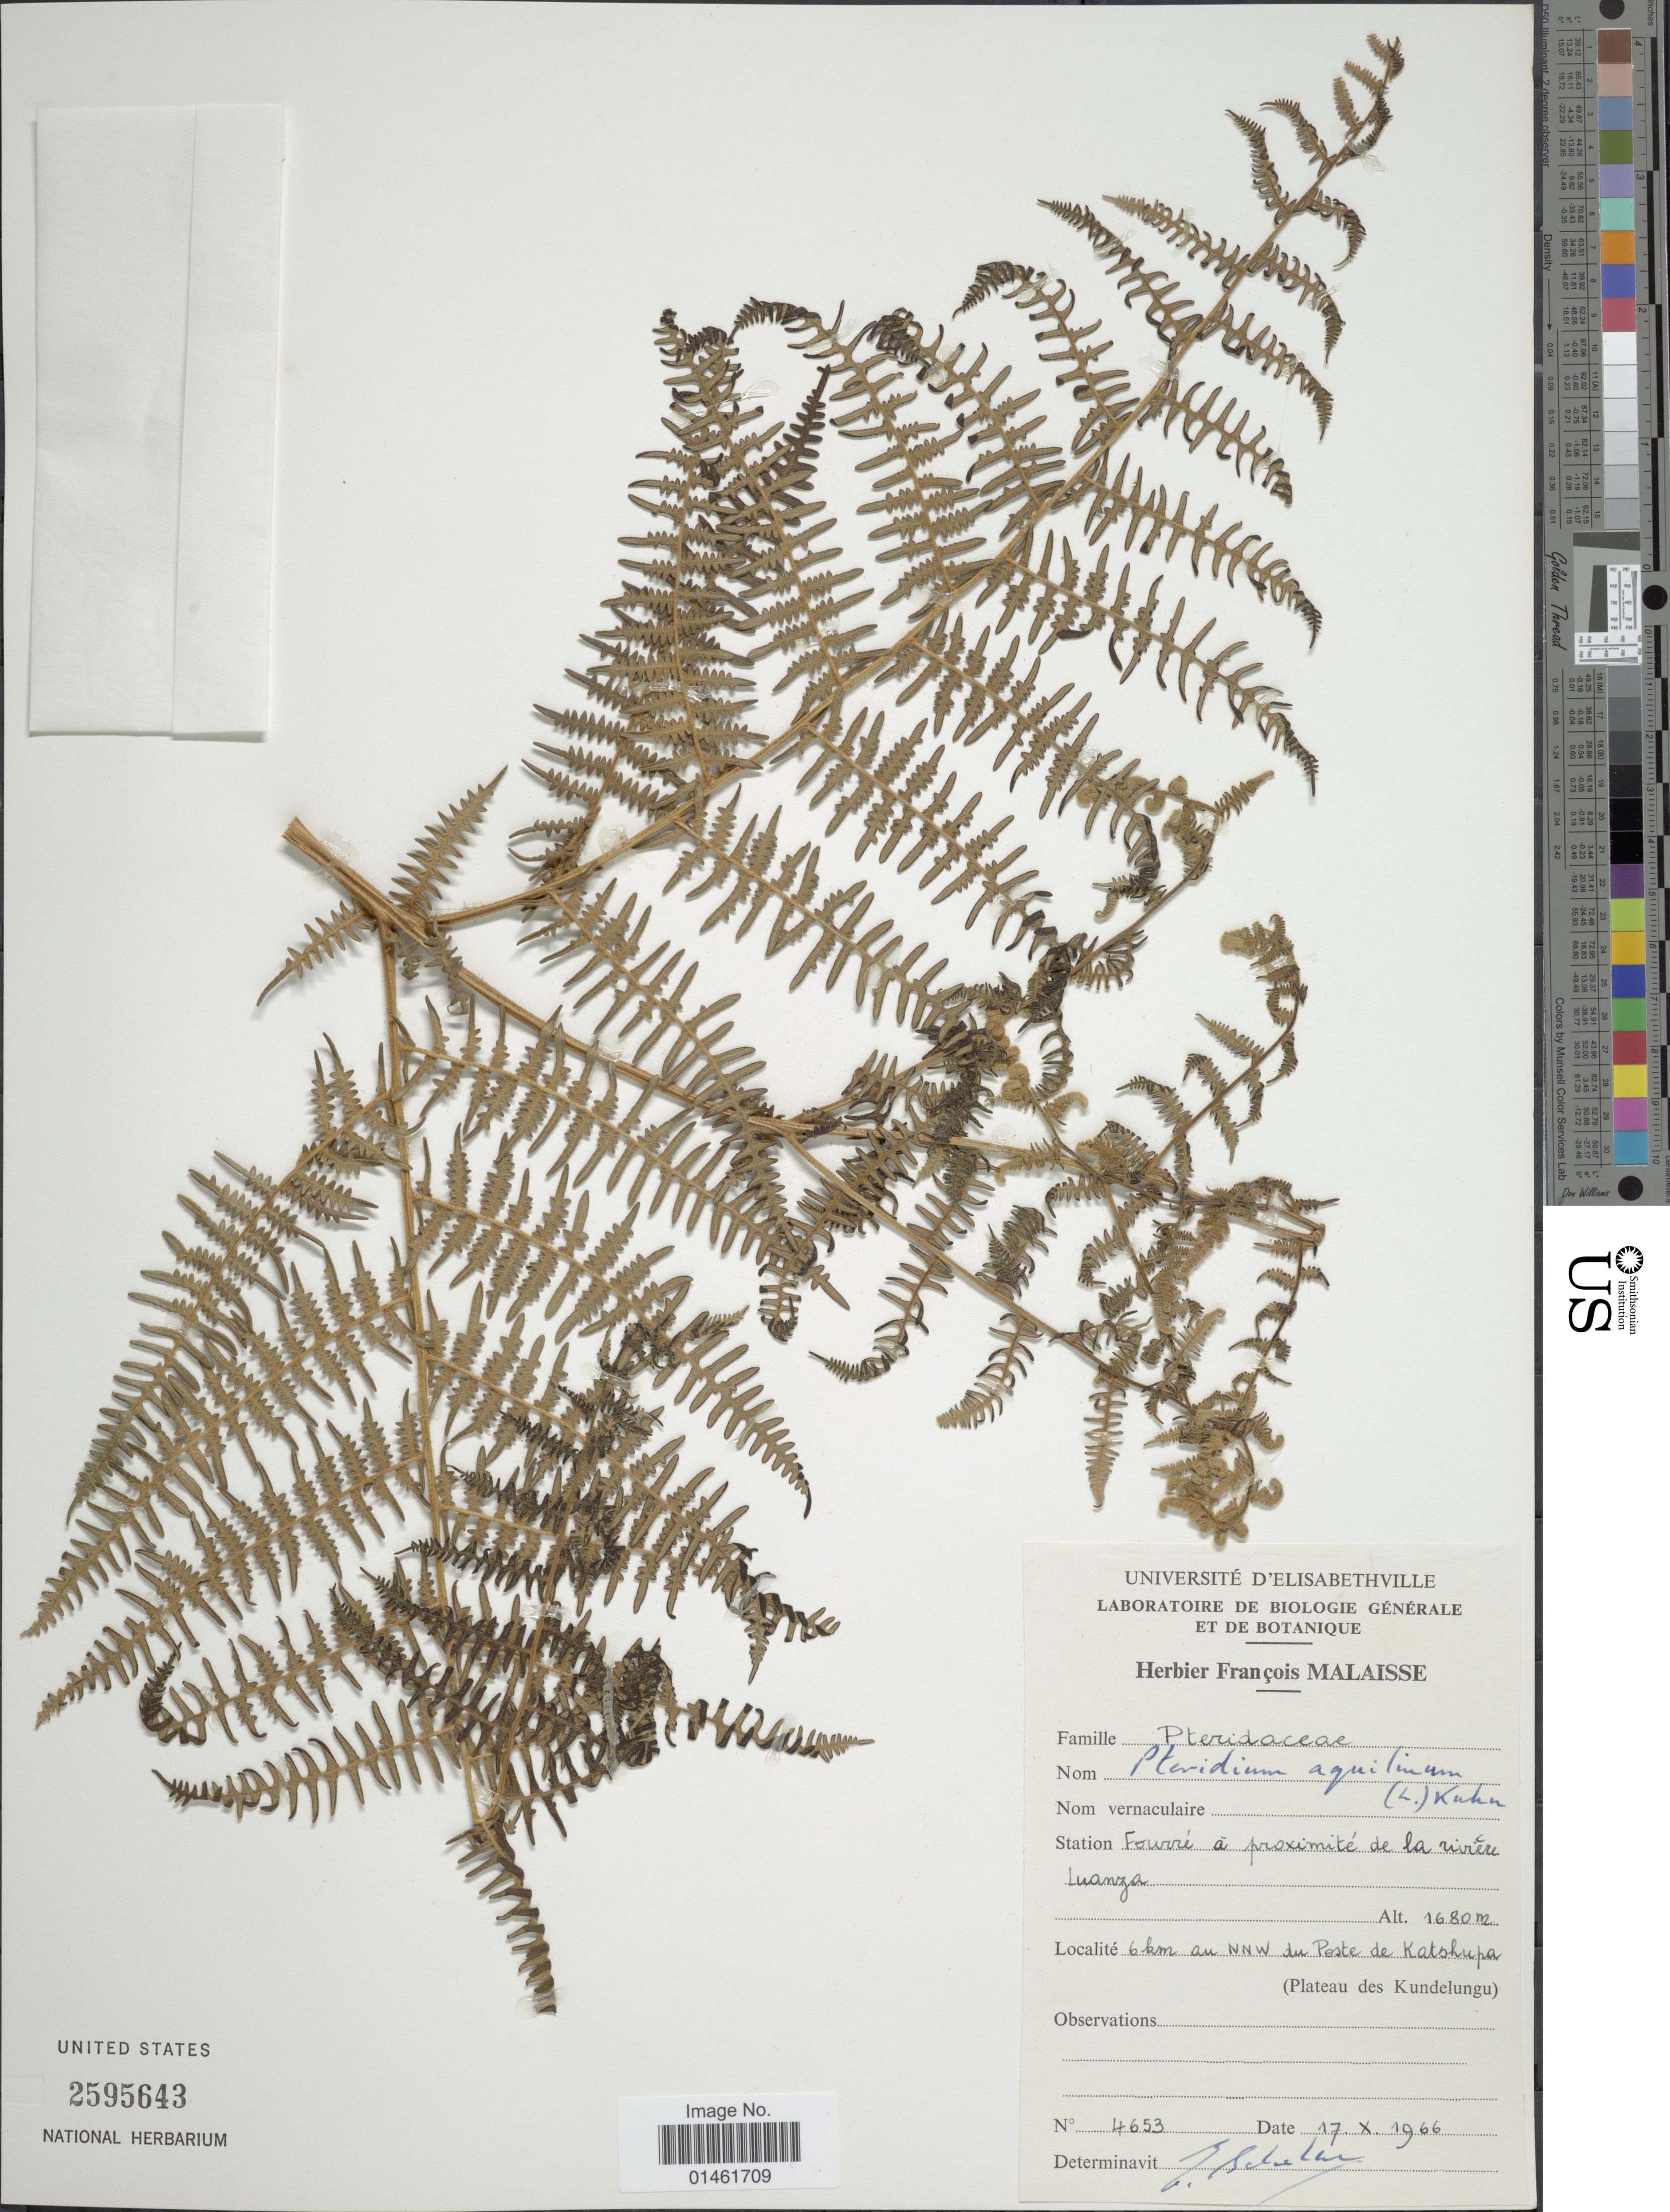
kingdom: Plantae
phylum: Tracheophyta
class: Polypodiopsida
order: Polypodiales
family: Dennstaedtiaceae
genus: Pteridium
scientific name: Pteridium aquilinum var. typicum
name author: R.M. Tryon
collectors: ex herb. François Malaisse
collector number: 4653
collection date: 1966-10-17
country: Congo, Democratic Republic of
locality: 6km au NNW du Poste de Katshupa, plateau des Kundelungu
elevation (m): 1680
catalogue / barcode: US 2595643